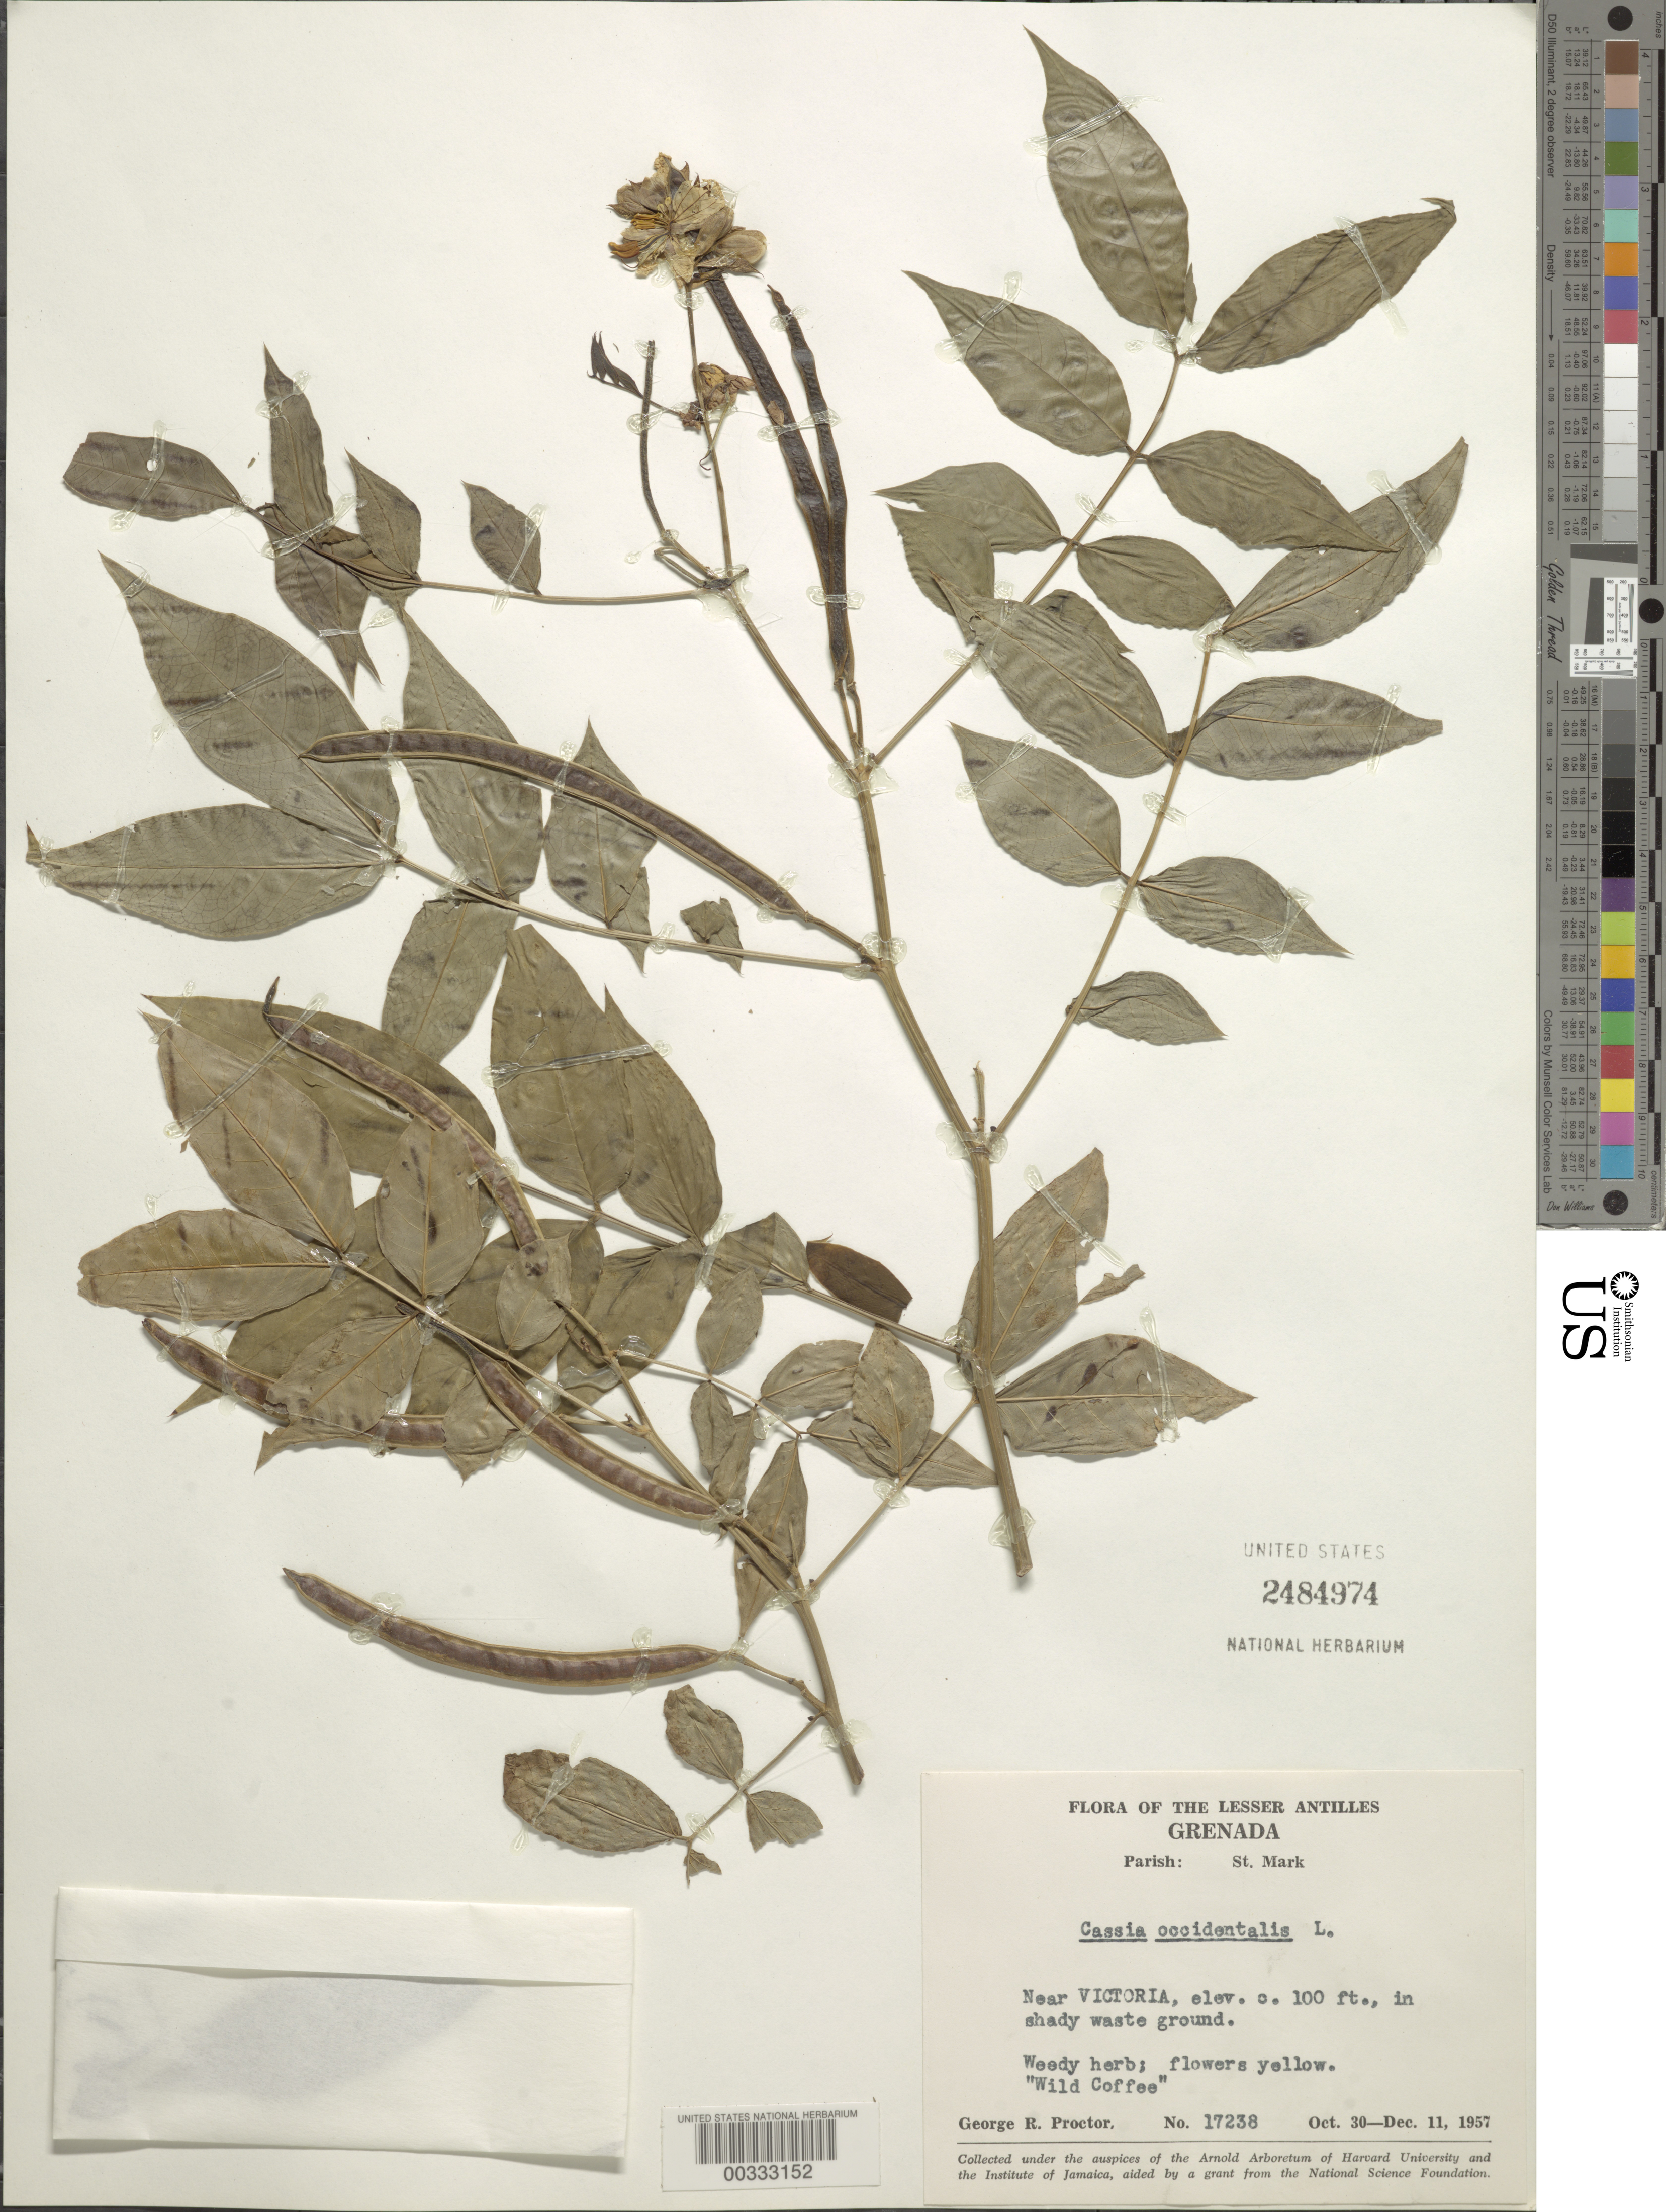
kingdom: Plantae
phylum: Tracheophyta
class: Magnoliopsida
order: Fabales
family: Fabaceae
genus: Senna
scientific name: Senna occidentalis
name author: (L.) Link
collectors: G. R. Proctor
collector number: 17238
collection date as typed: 30 Oct 1957 to 11 Dec 1957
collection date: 1957-10-30/1957-12-11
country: Grenada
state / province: Saint Mark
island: Grenada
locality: Near Victoria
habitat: Shady waste ground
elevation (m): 30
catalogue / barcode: US 2484974